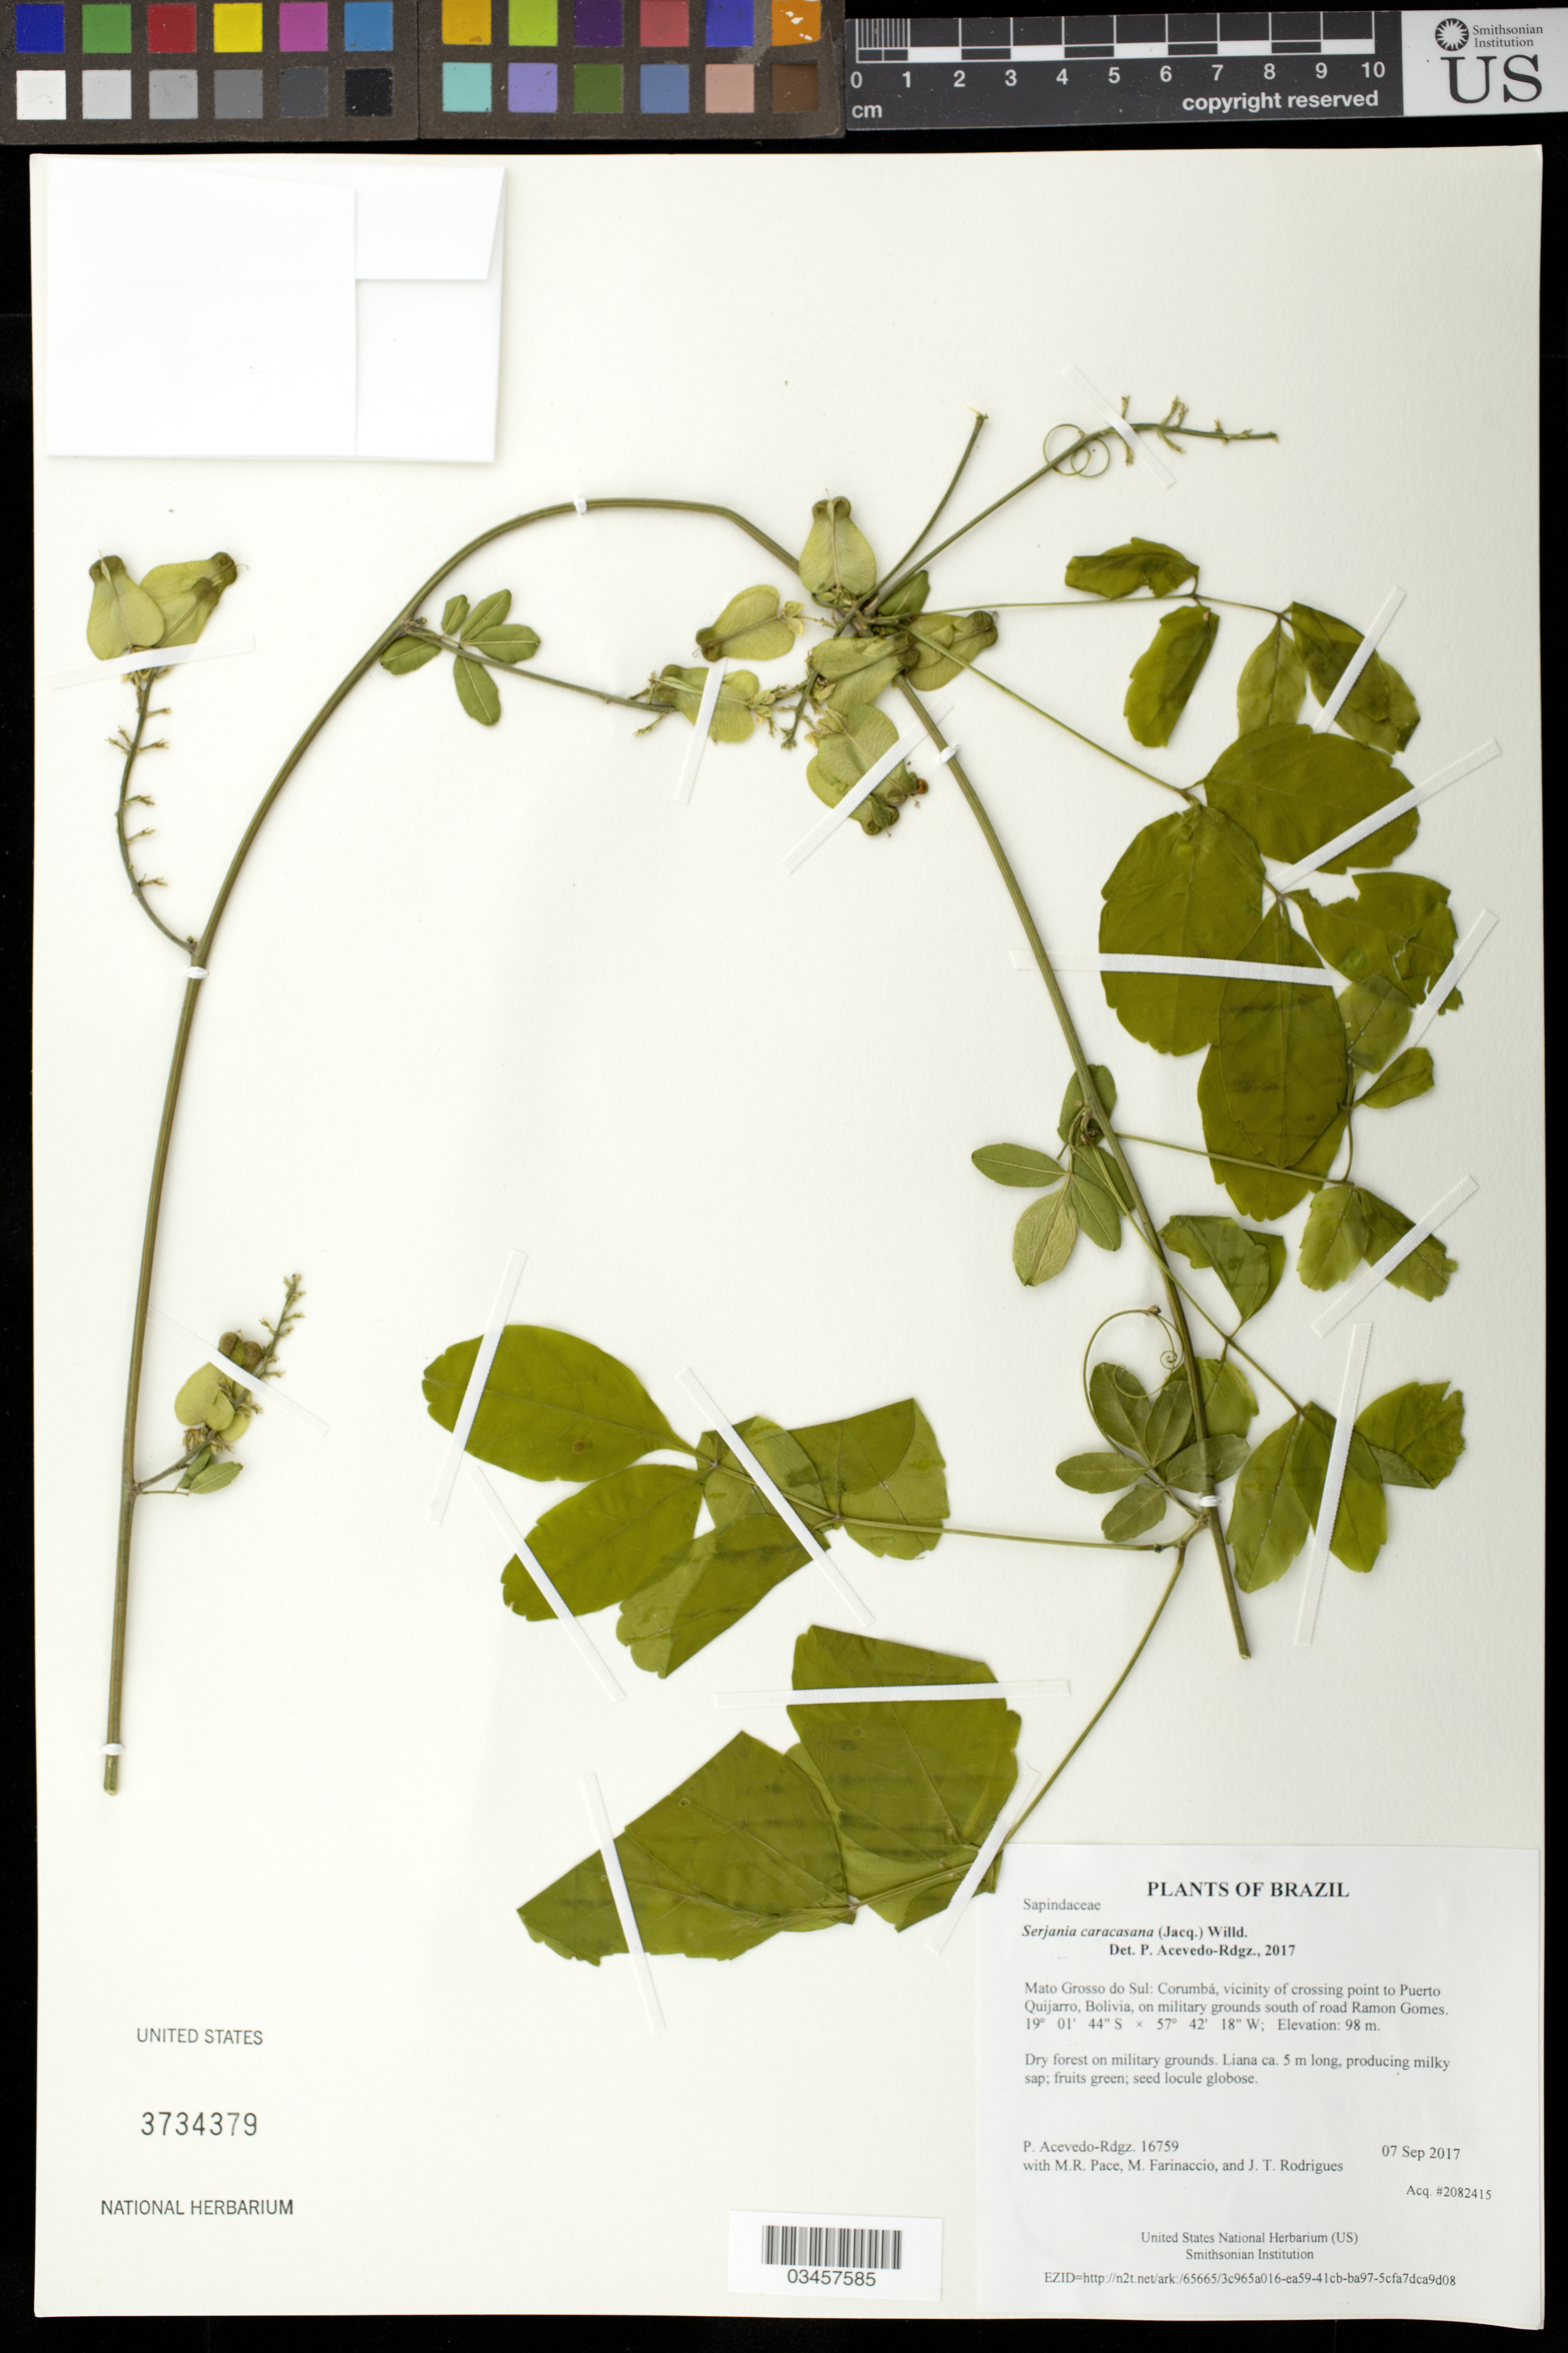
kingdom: Plantae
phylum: Tracheophyta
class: Magnoliopsida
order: Sapindales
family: Sapindaceae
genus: Serjania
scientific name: Serjania caracasana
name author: (Jacq.) Willd.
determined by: Acevedo-Rodríguez, P., (BOT), Smithsonian Institution - National Museum of Natural History (UNITED STATES)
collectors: P. Acevedo-Rodr., M. R. Pace, M. Farinaccio & J. T. Rodrigues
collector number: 16759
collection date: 2017-09-07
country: Brazil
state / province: Mato Grosso do Sul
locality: Corumbá, vicinity of crossing point to Puerto Quijarro, Bolivia, on military grounds south of road Ramon Gomes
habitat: Dry forest on military grounds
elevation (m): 98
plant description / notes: US, NY, RB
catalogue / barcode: US 3734379